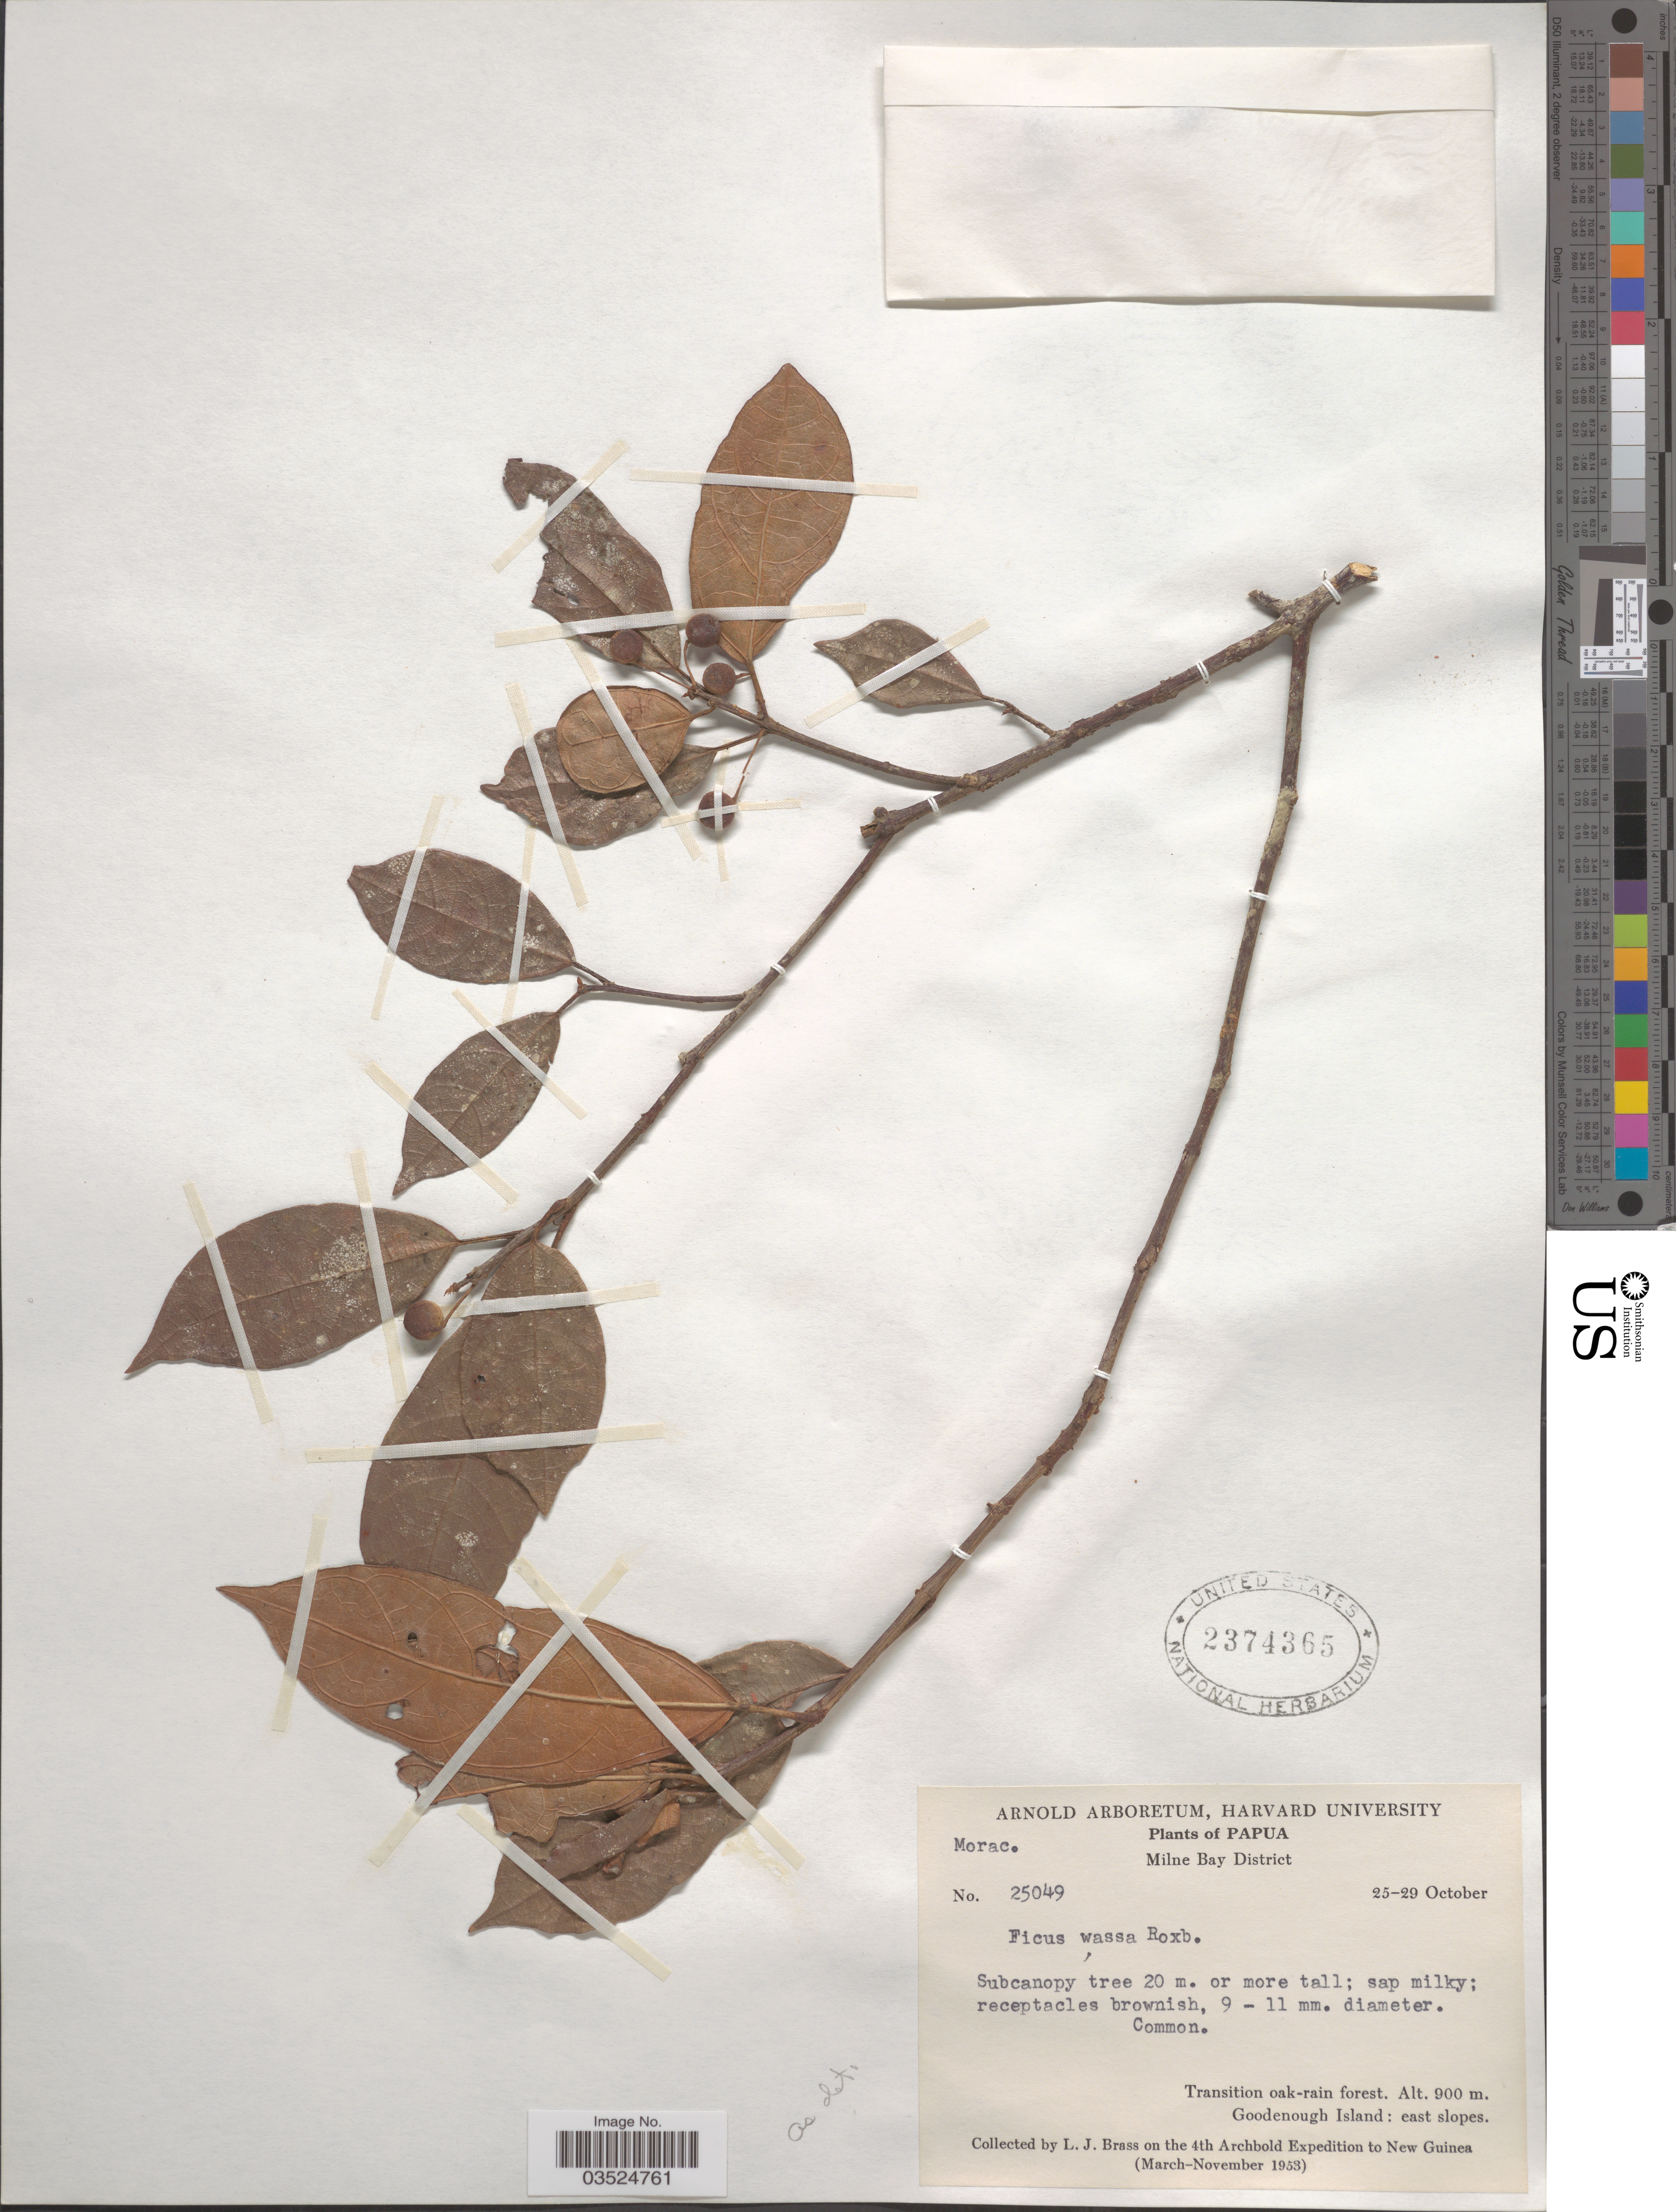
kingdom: Plantae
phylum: Tracheophyta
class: Magnoliopsida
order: Rosales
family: Moraceae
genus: Ficus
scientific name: Ficus wassa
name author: Roxb.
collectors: L. J. Brass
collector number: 25049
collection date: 1953-10-25/1953-10-29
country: Papua New Guinea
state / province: Milne Bay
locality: Papua. Milne Bay District. Transition oak-rain forest. Goodenough Island: east slopes. New Guinea.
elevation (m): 900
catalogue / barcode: US 2374365